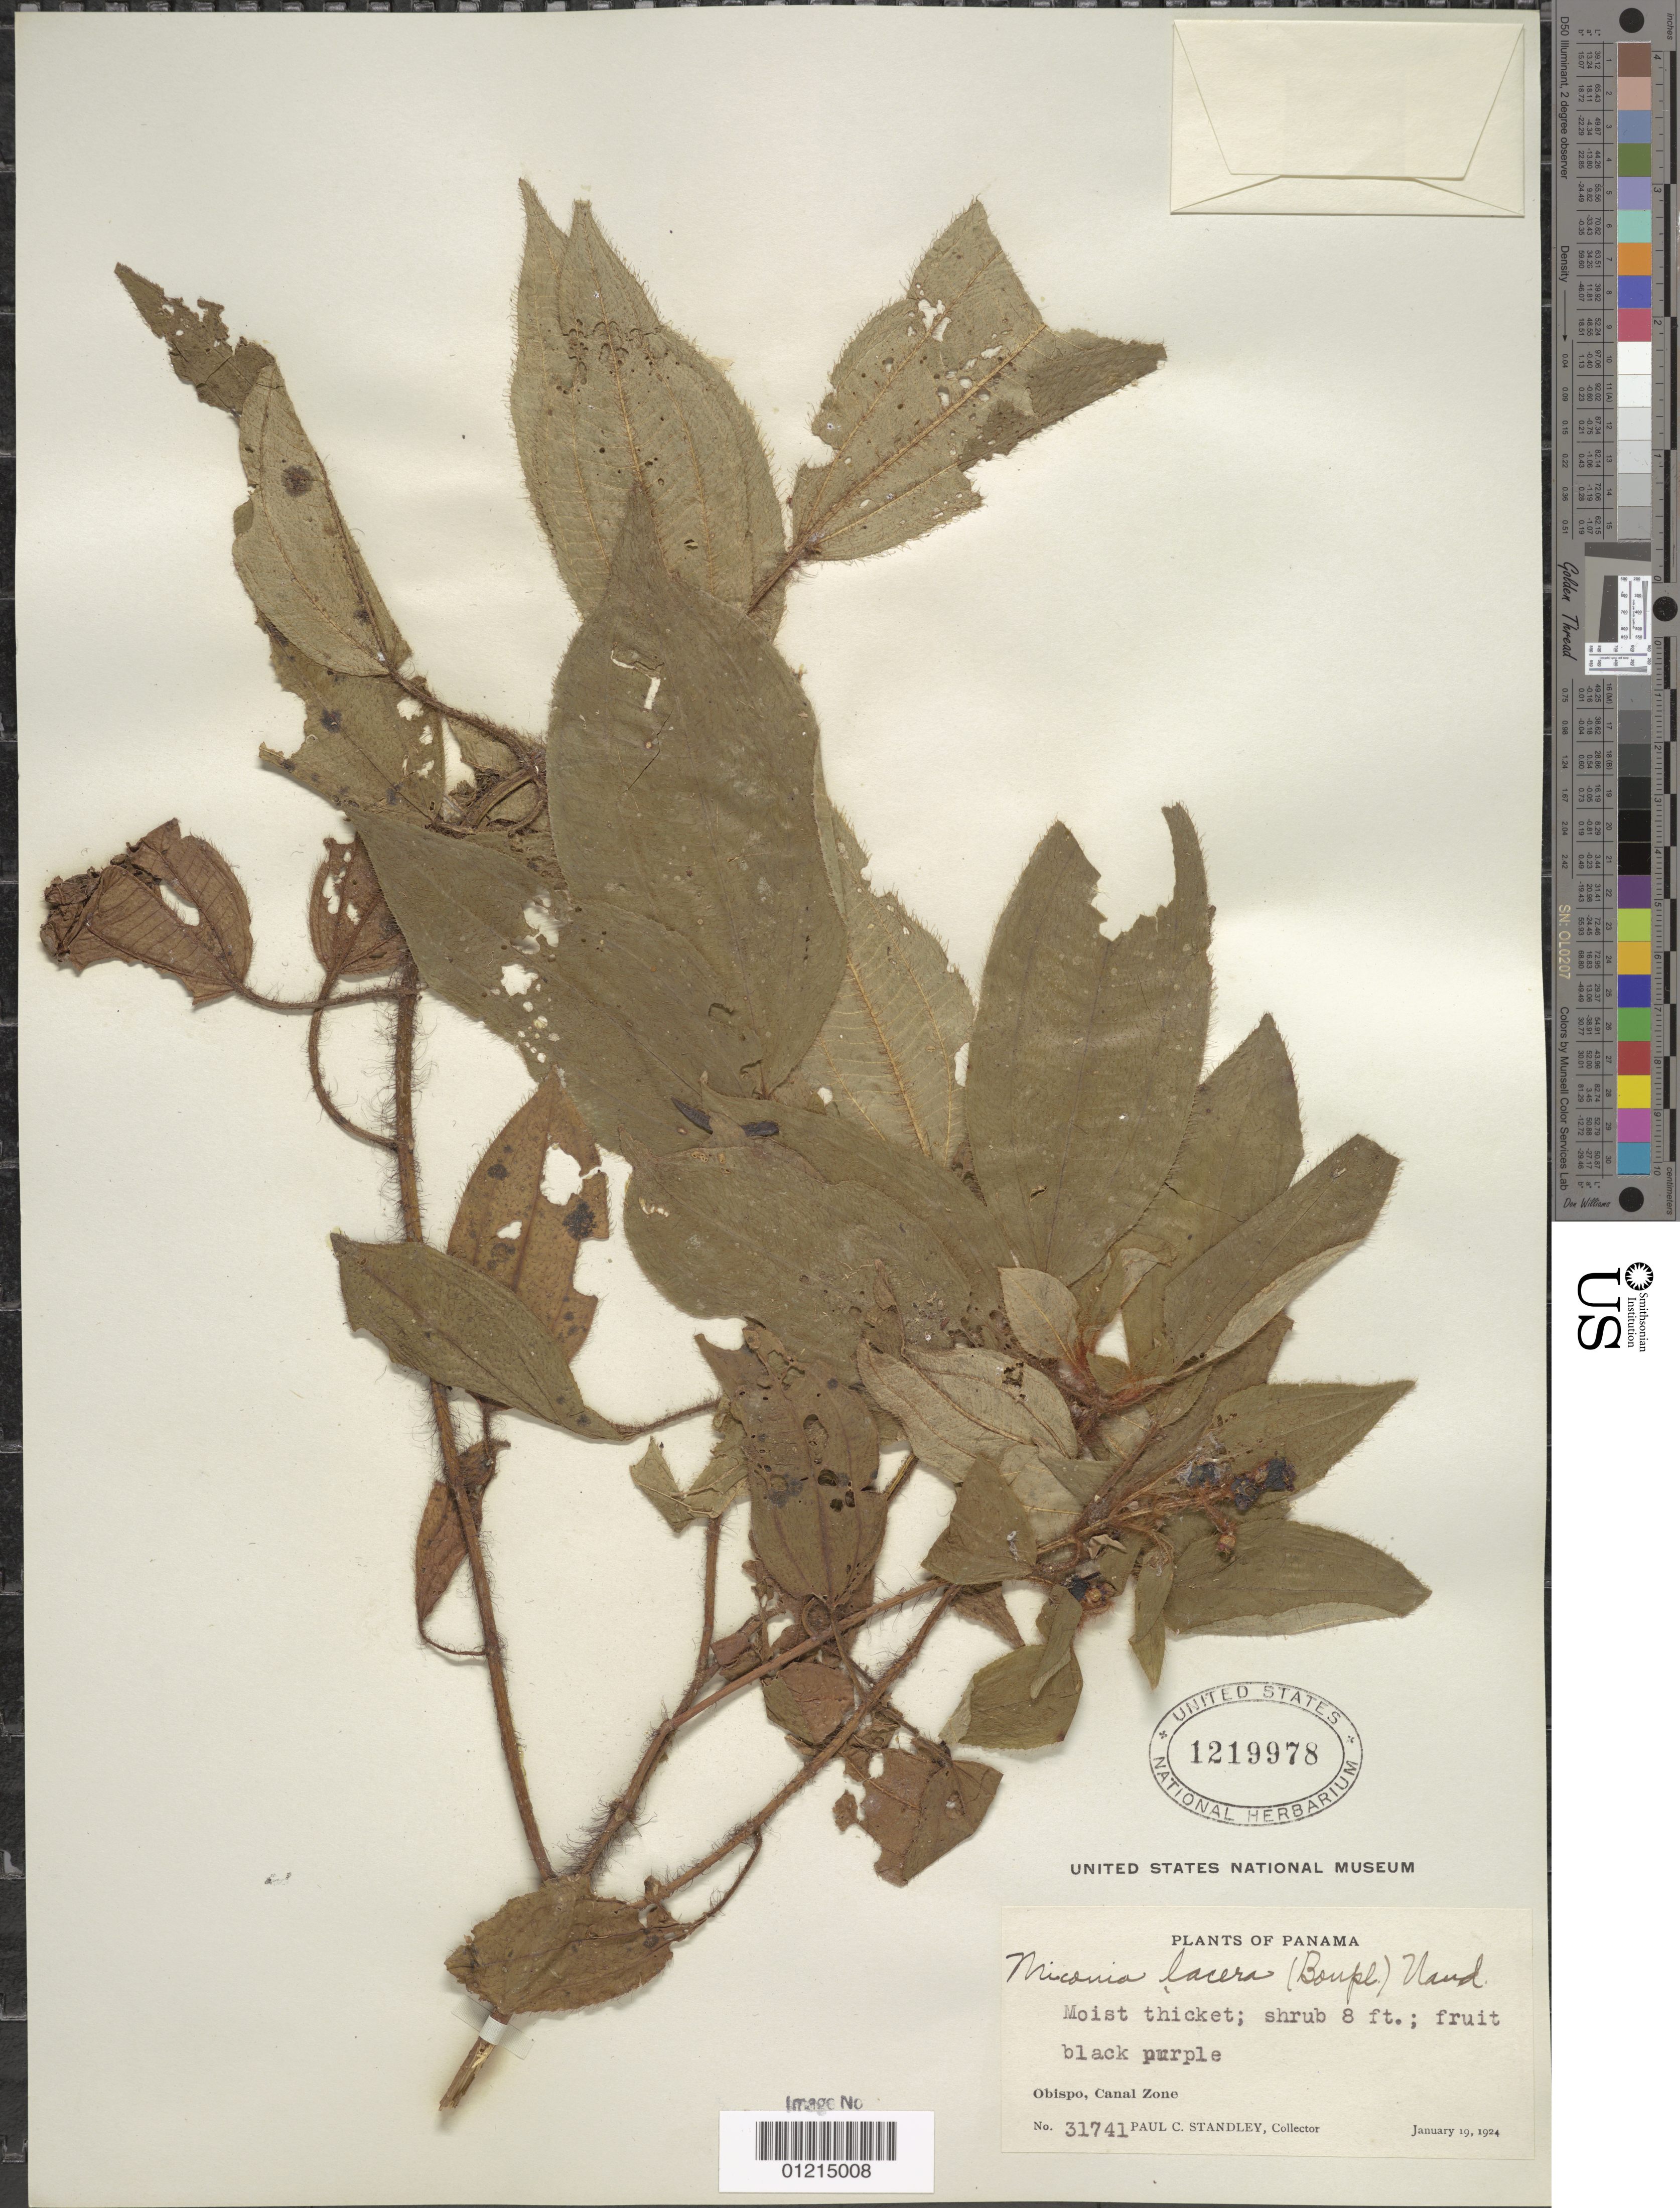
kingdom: Plantae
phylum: Tracheophyta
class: Magnoliopsida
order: Myrtales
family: Melastomataceae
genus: Miconia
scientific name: Miconia lacera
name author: (Bonpl.) Naudin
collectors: P. C. Standley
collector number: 31741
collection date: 1924-01-19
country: Panama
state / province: Colón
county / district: Canal Zone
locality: Obispo.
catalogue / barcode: US 1219978